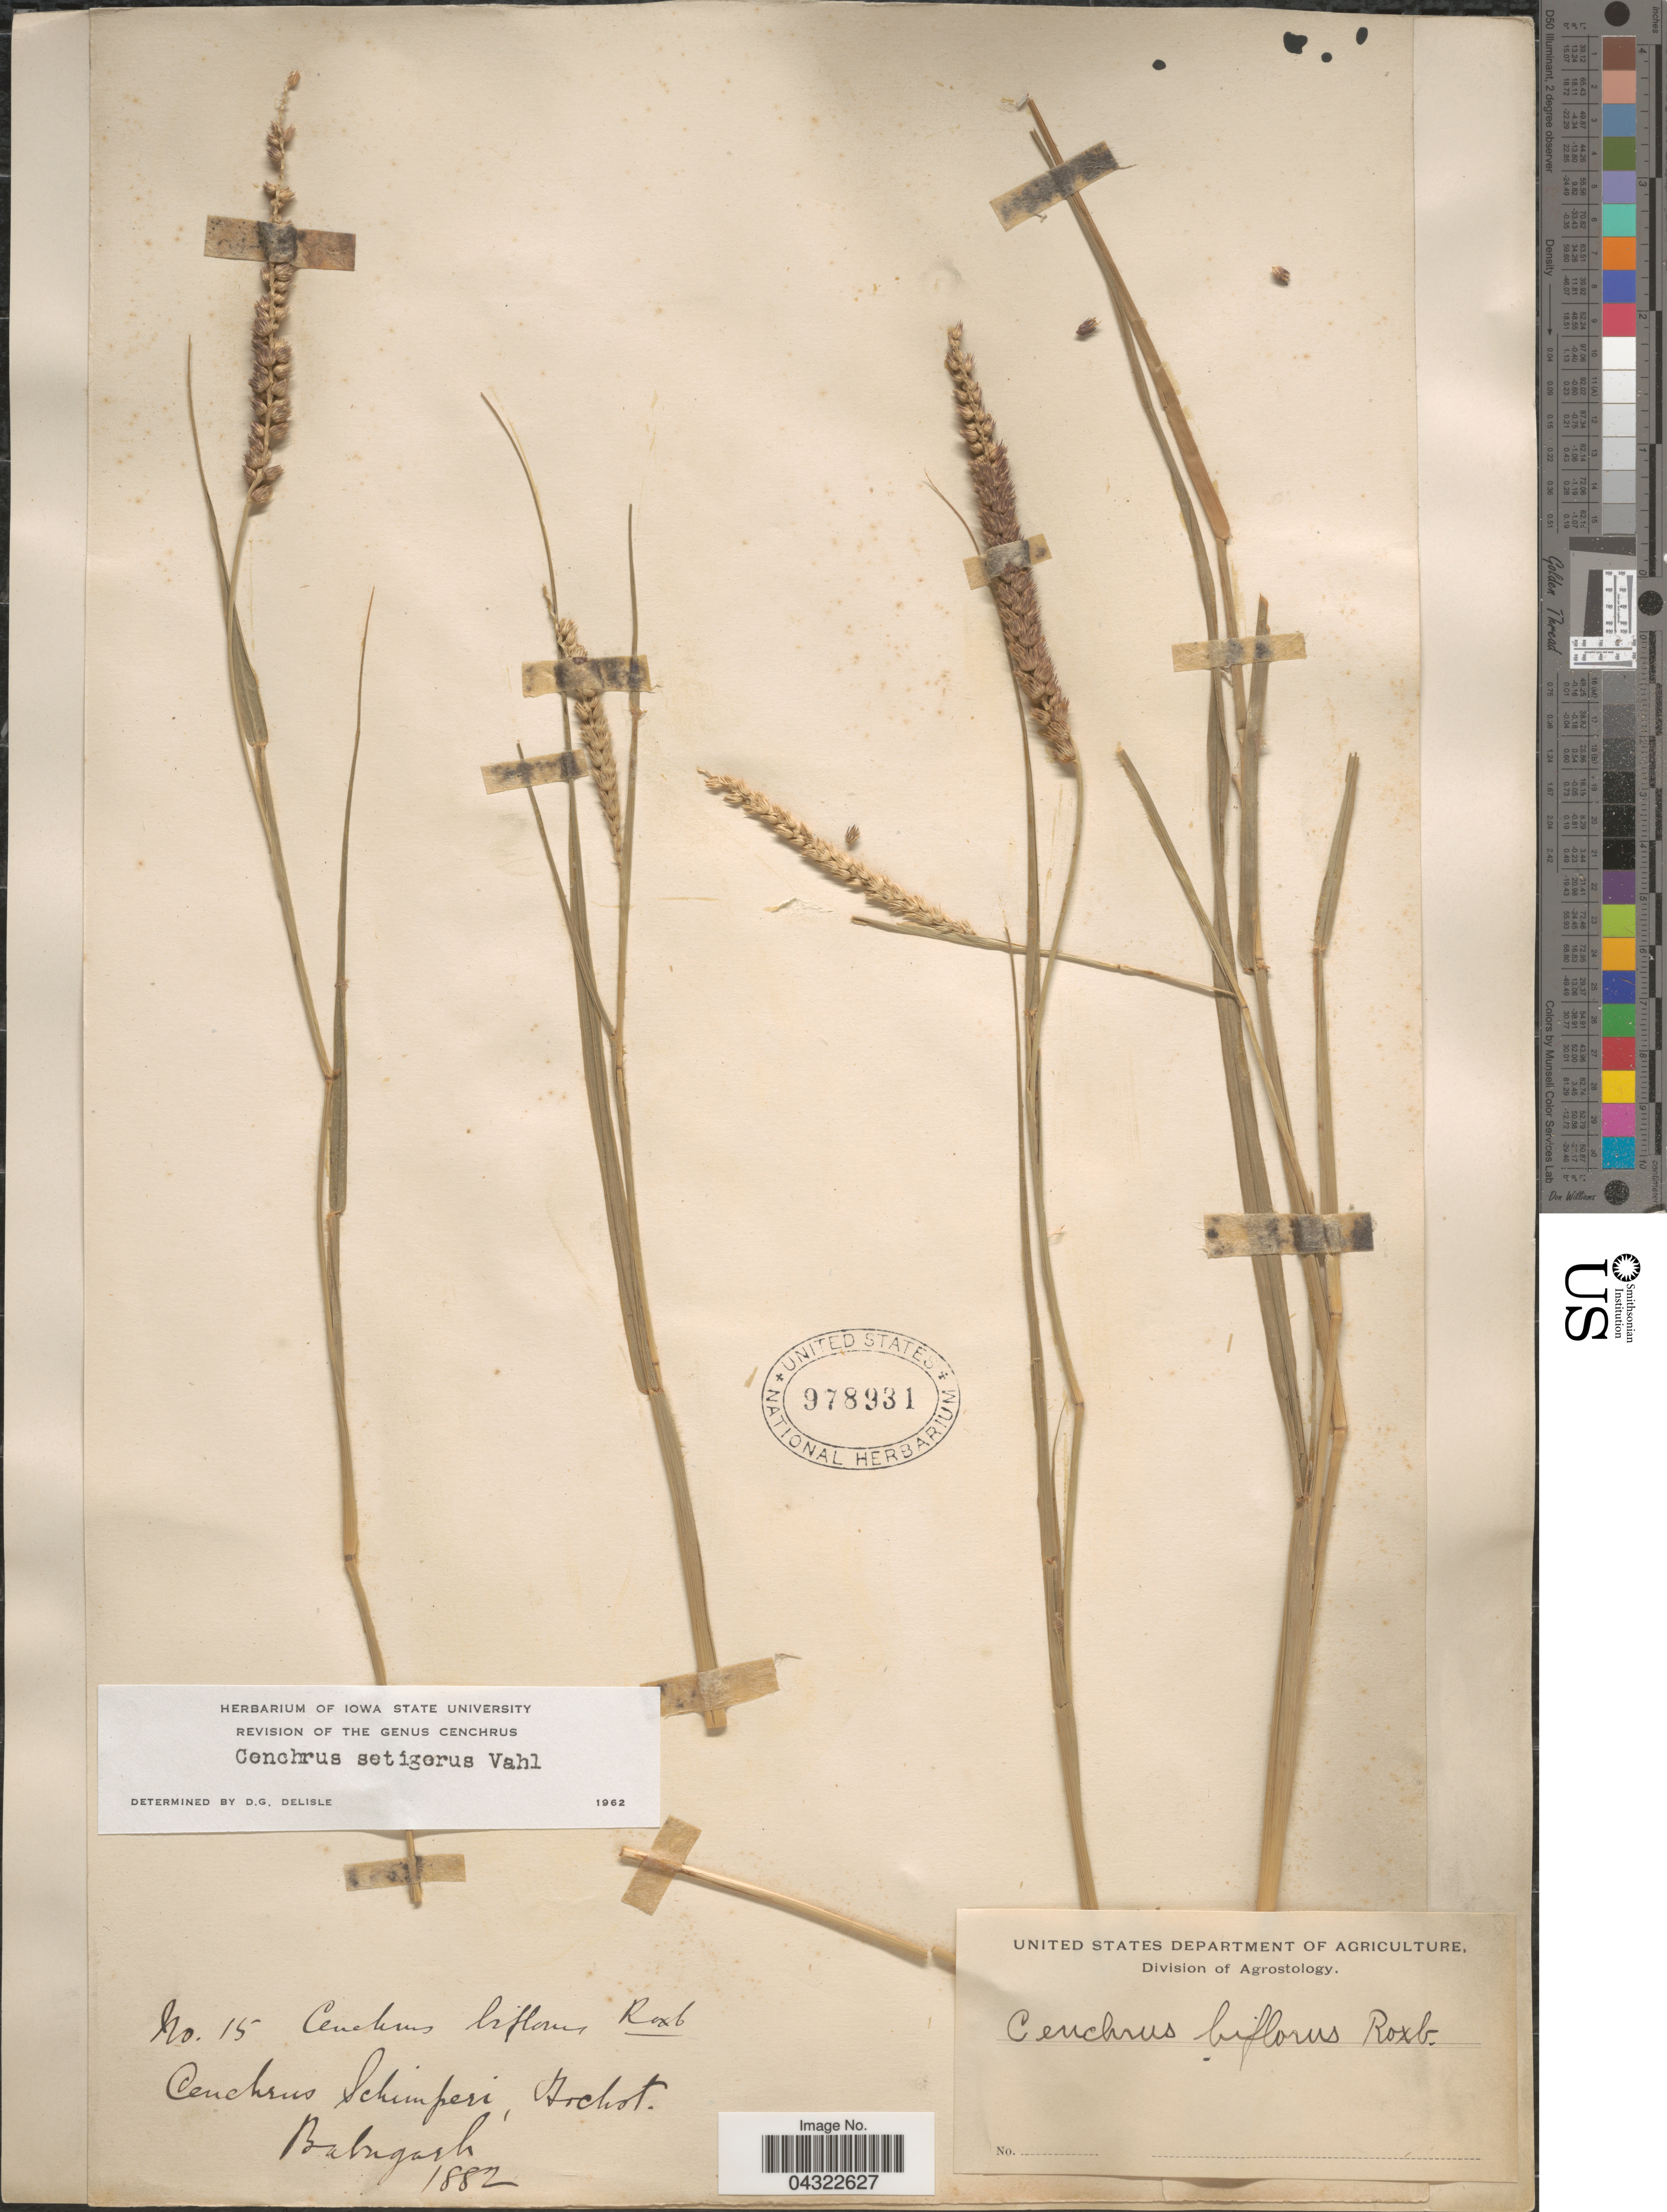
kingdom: Plantae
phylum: Tracheophyta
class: Liliopsida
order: Poales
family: Poaceae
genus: Cenchrus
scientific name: Cenchrus setiger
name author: Vahl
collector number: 15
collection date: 1882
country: India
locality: Babugarh.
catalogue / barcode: US 978931